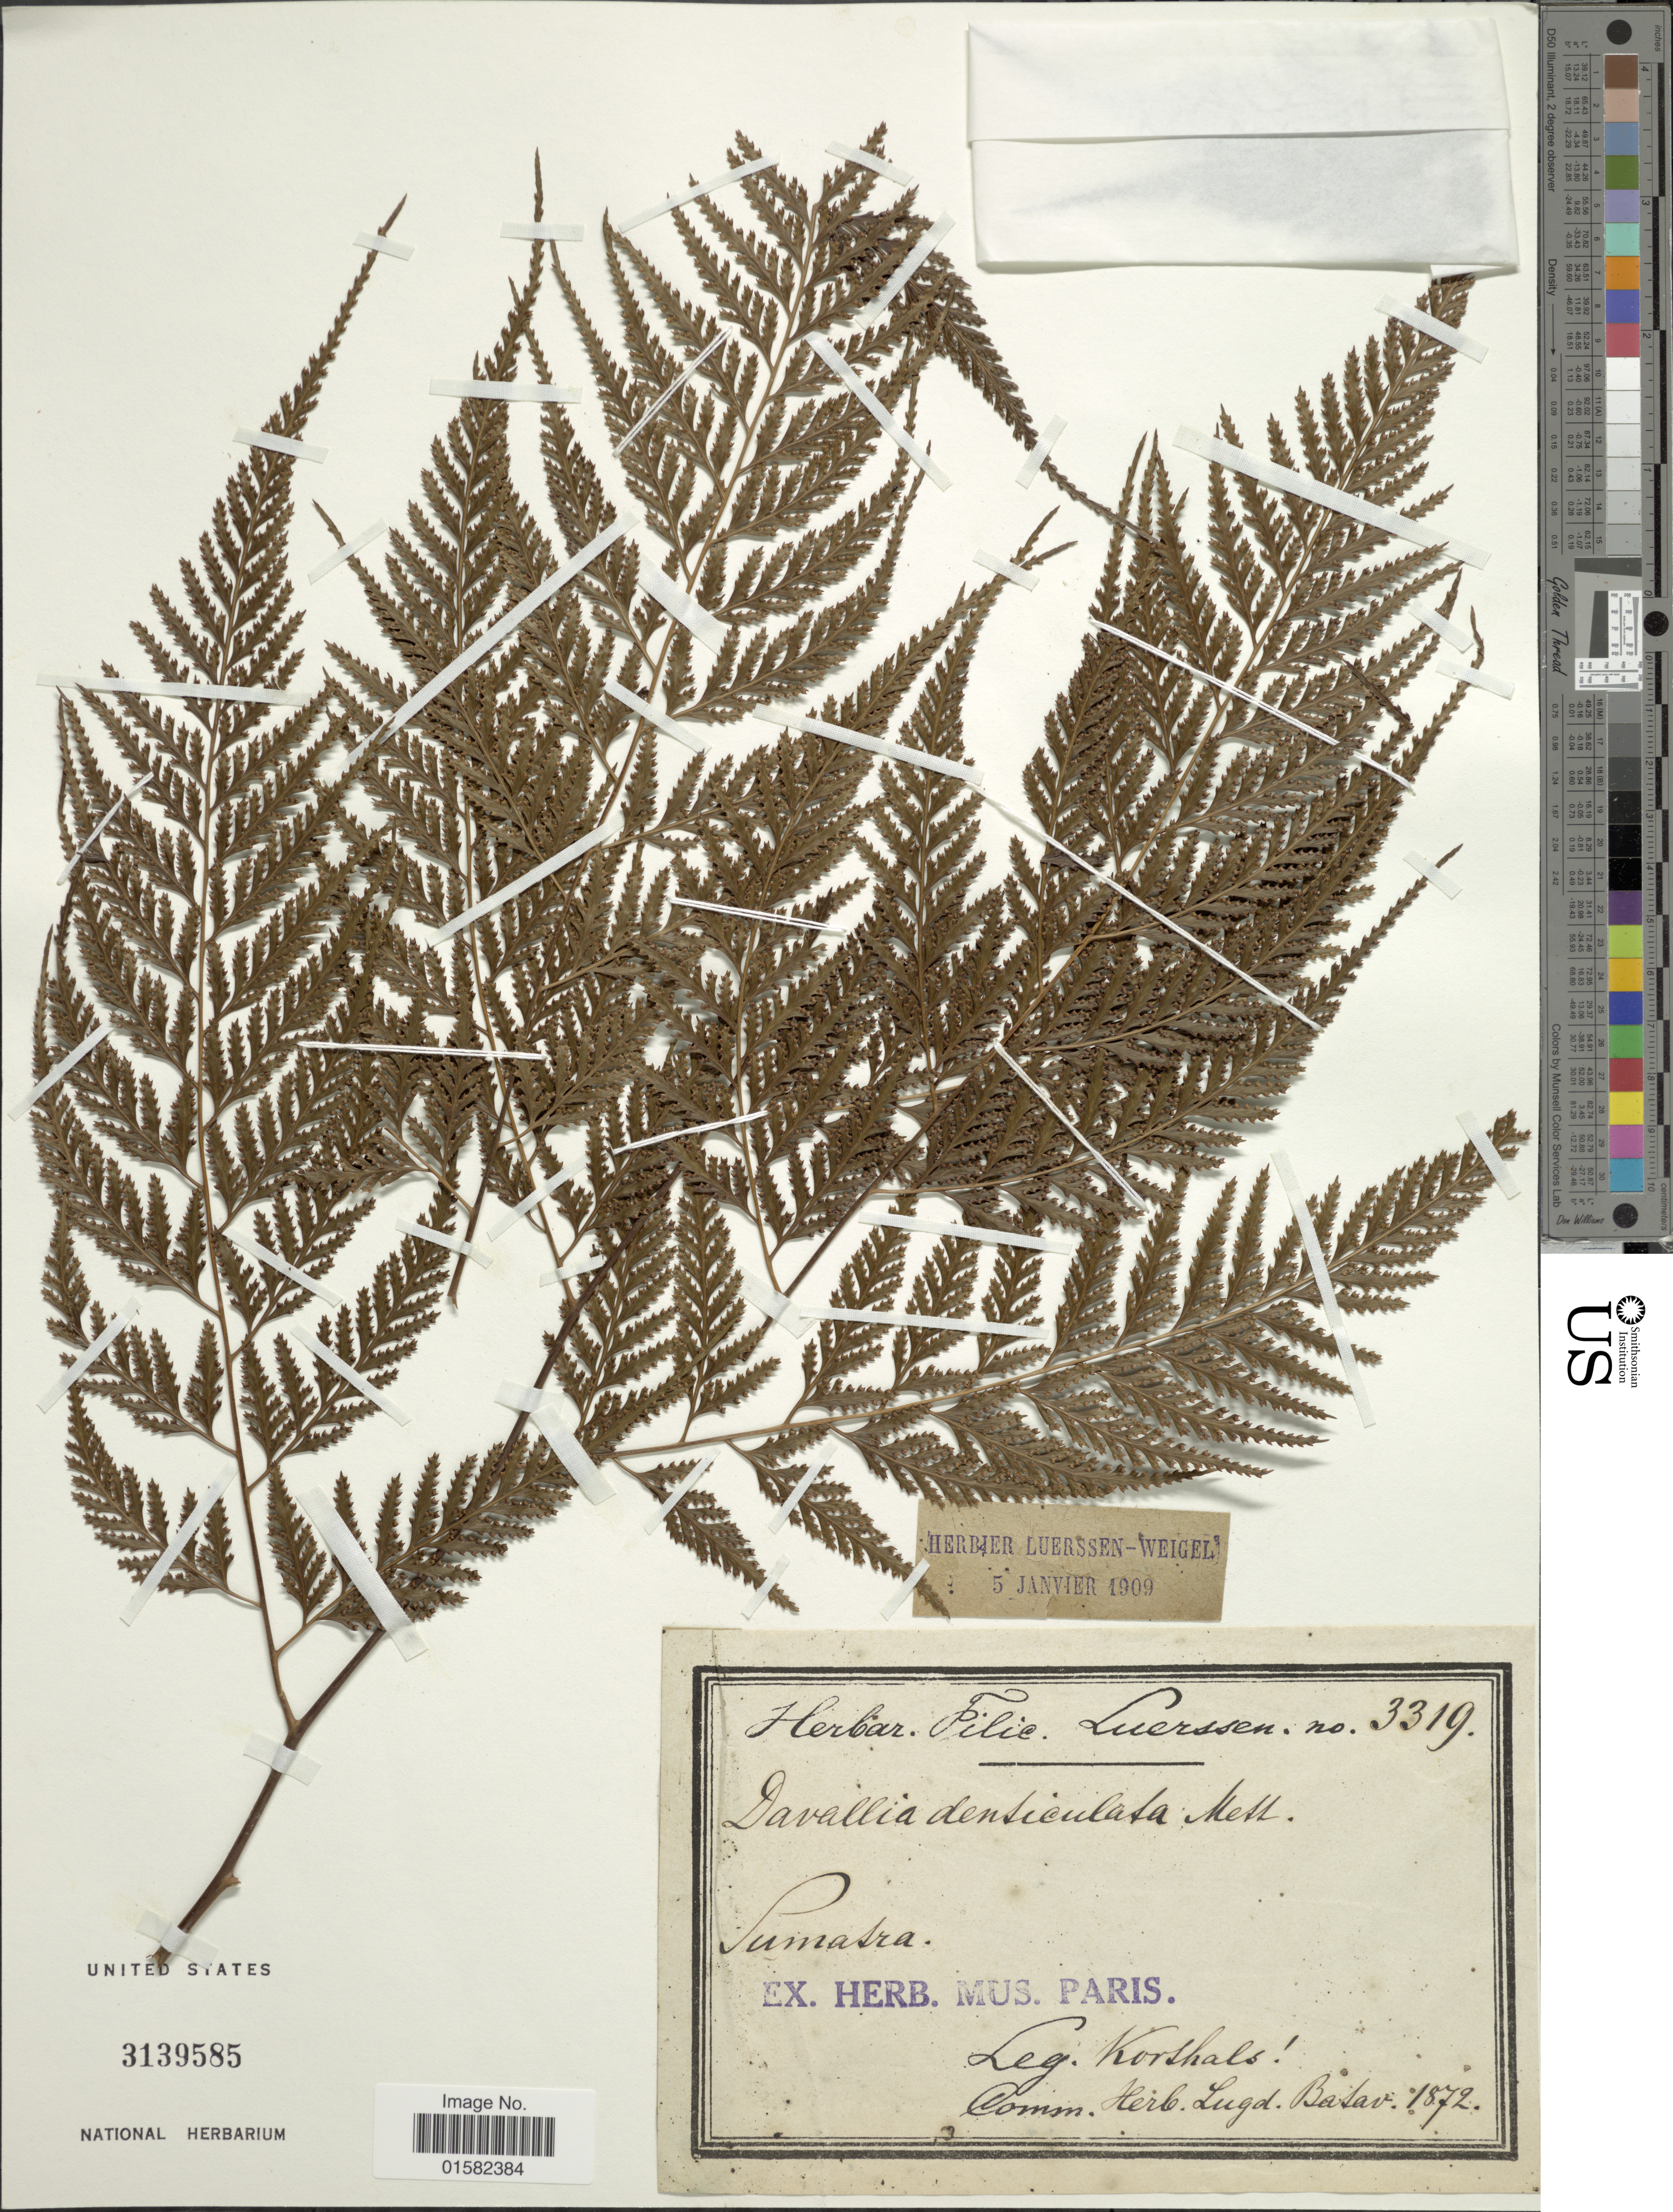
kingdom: Plantae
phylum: Tracheophyta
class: Polypodiopsida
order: Polypodiales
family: Davalliaceae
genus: Wibelia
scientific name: Wibelia denticulata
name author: (Burm. f.) M. Kato & Tsutsumi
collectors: -. Korthals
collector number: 3319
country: Indonesia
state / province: Sumatra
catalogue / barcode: US 3139585